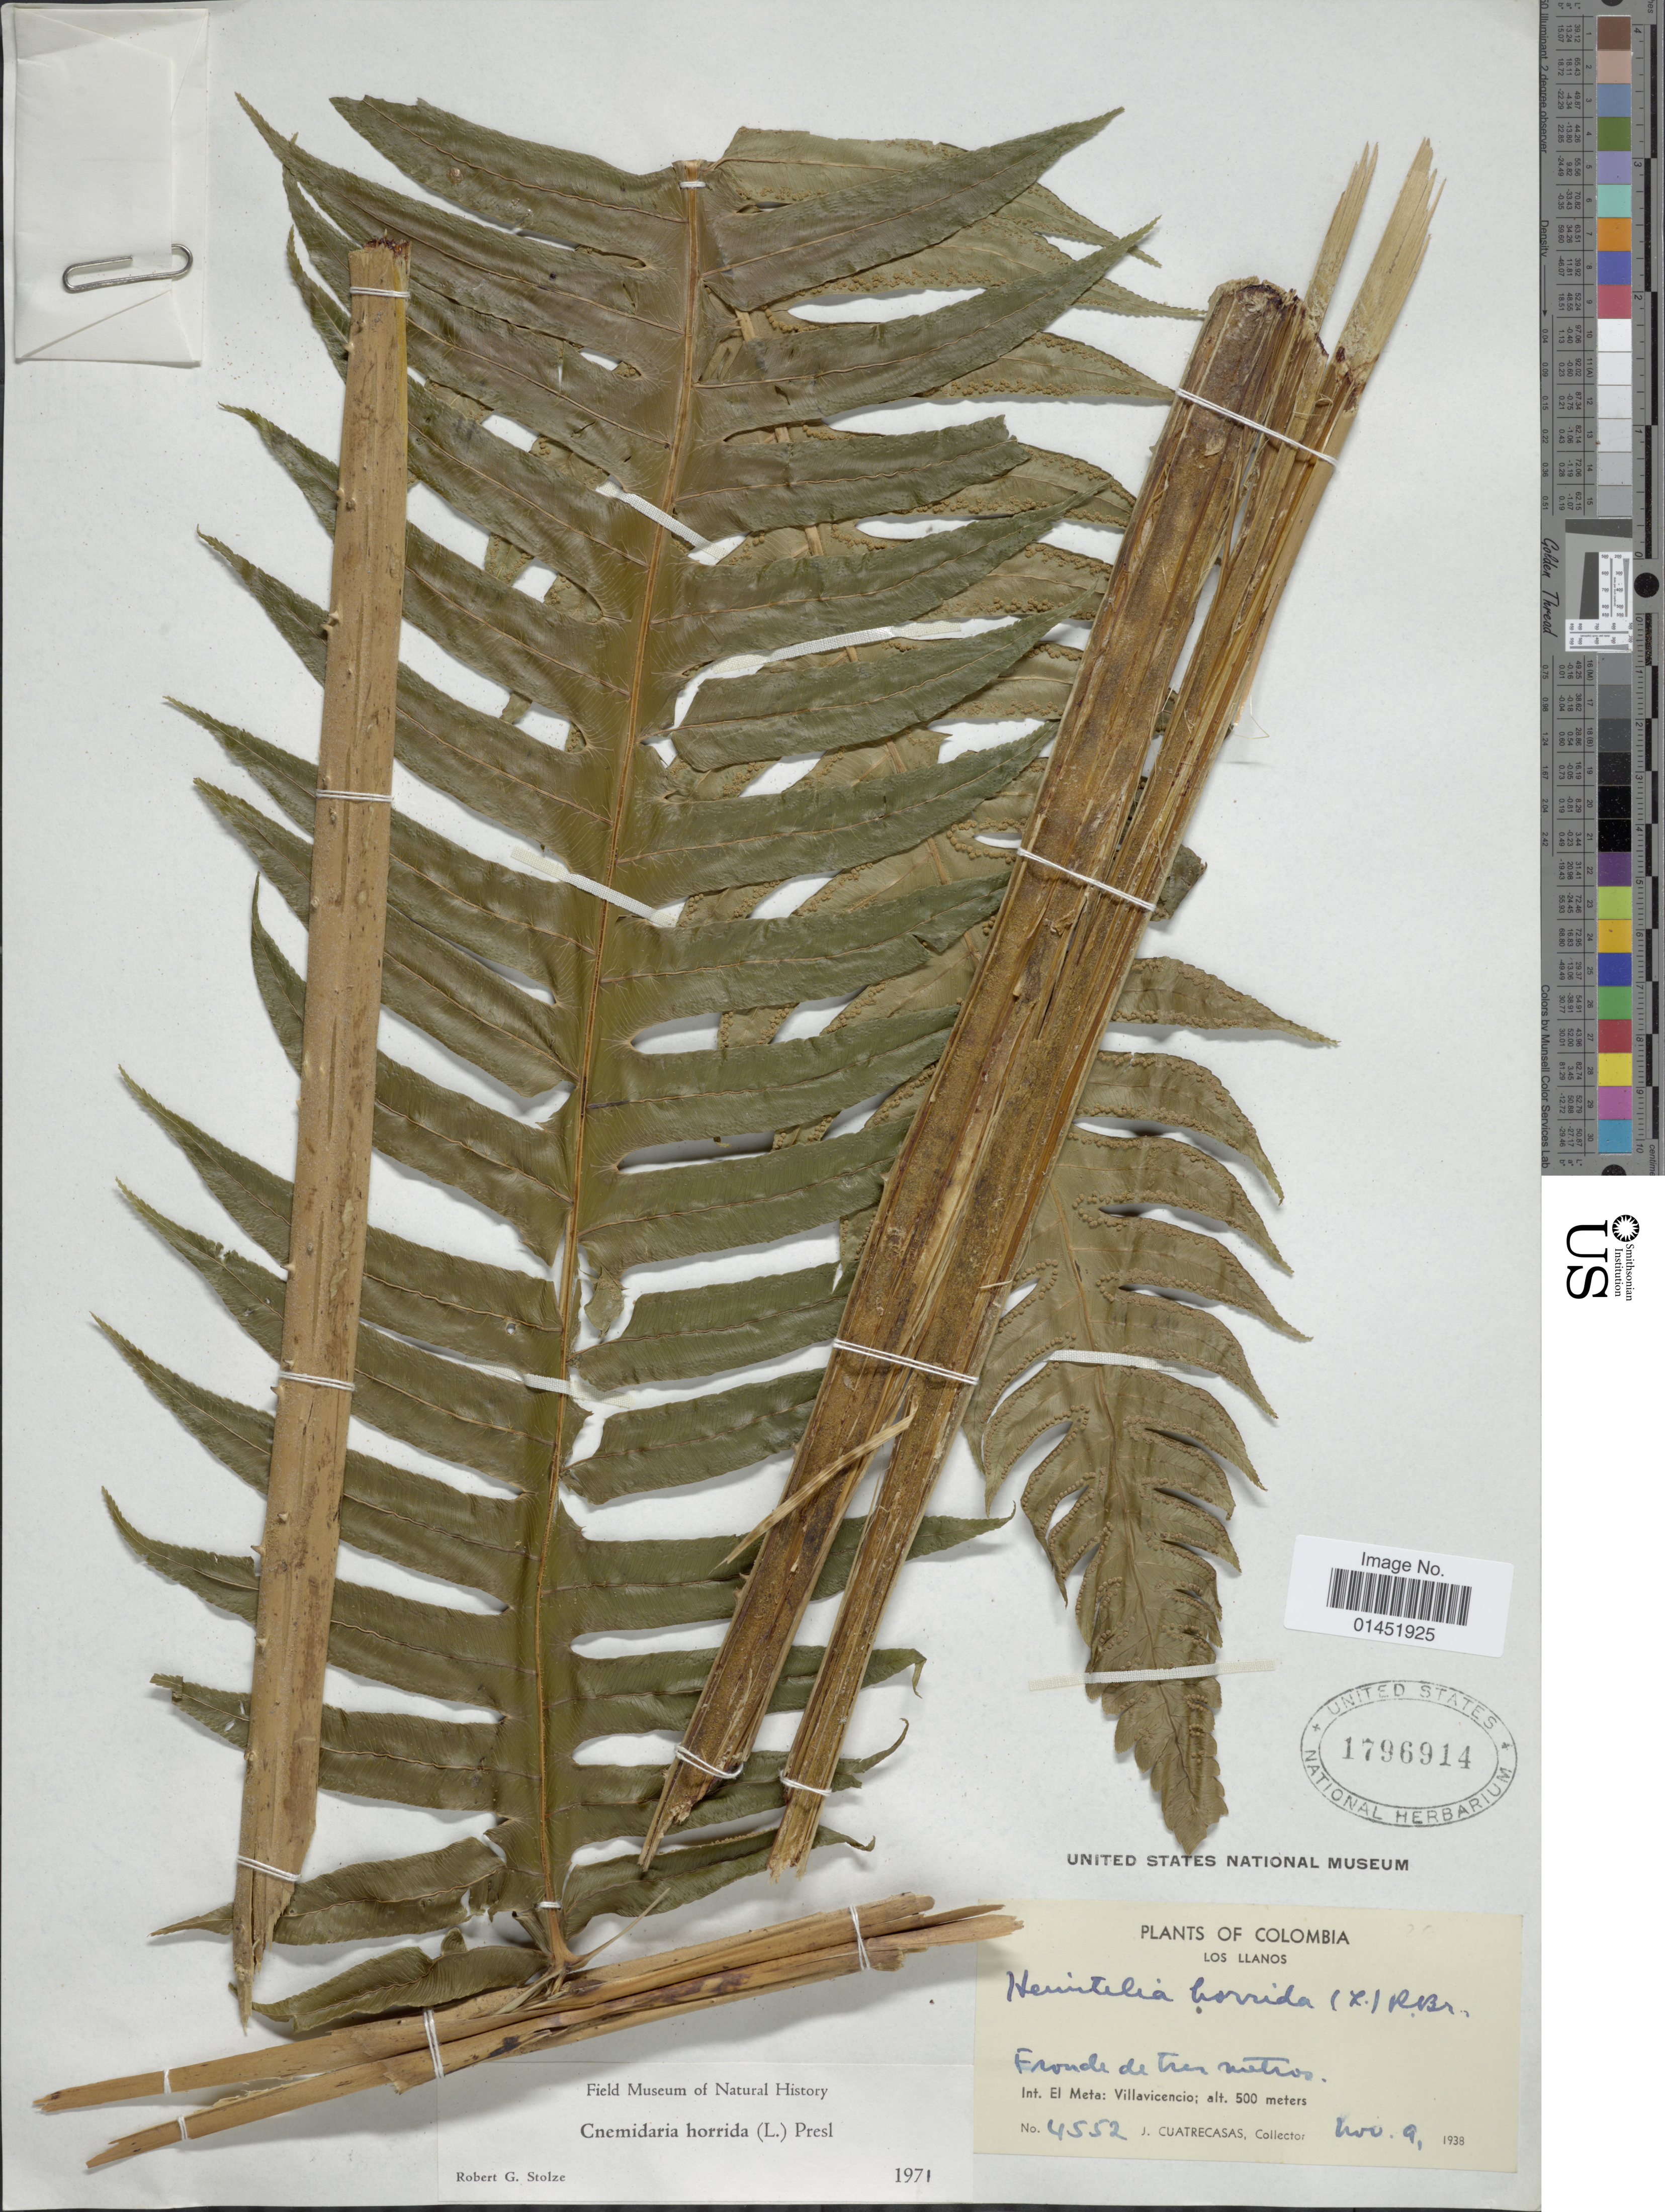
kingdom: Plantae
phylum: Tracheophyta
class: Polypodiopsida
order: Cyatheales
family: Cyatheaceae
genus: Cyathea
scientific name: Cyathea horrida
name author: (L.) Sm.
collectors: J. Cuatrecasas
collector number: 4552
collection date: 1938-11-09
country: Colombia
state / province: Meta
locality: Los Llanos, Int El Meta: Villavicencio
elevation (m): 500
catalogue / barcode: US 1796914